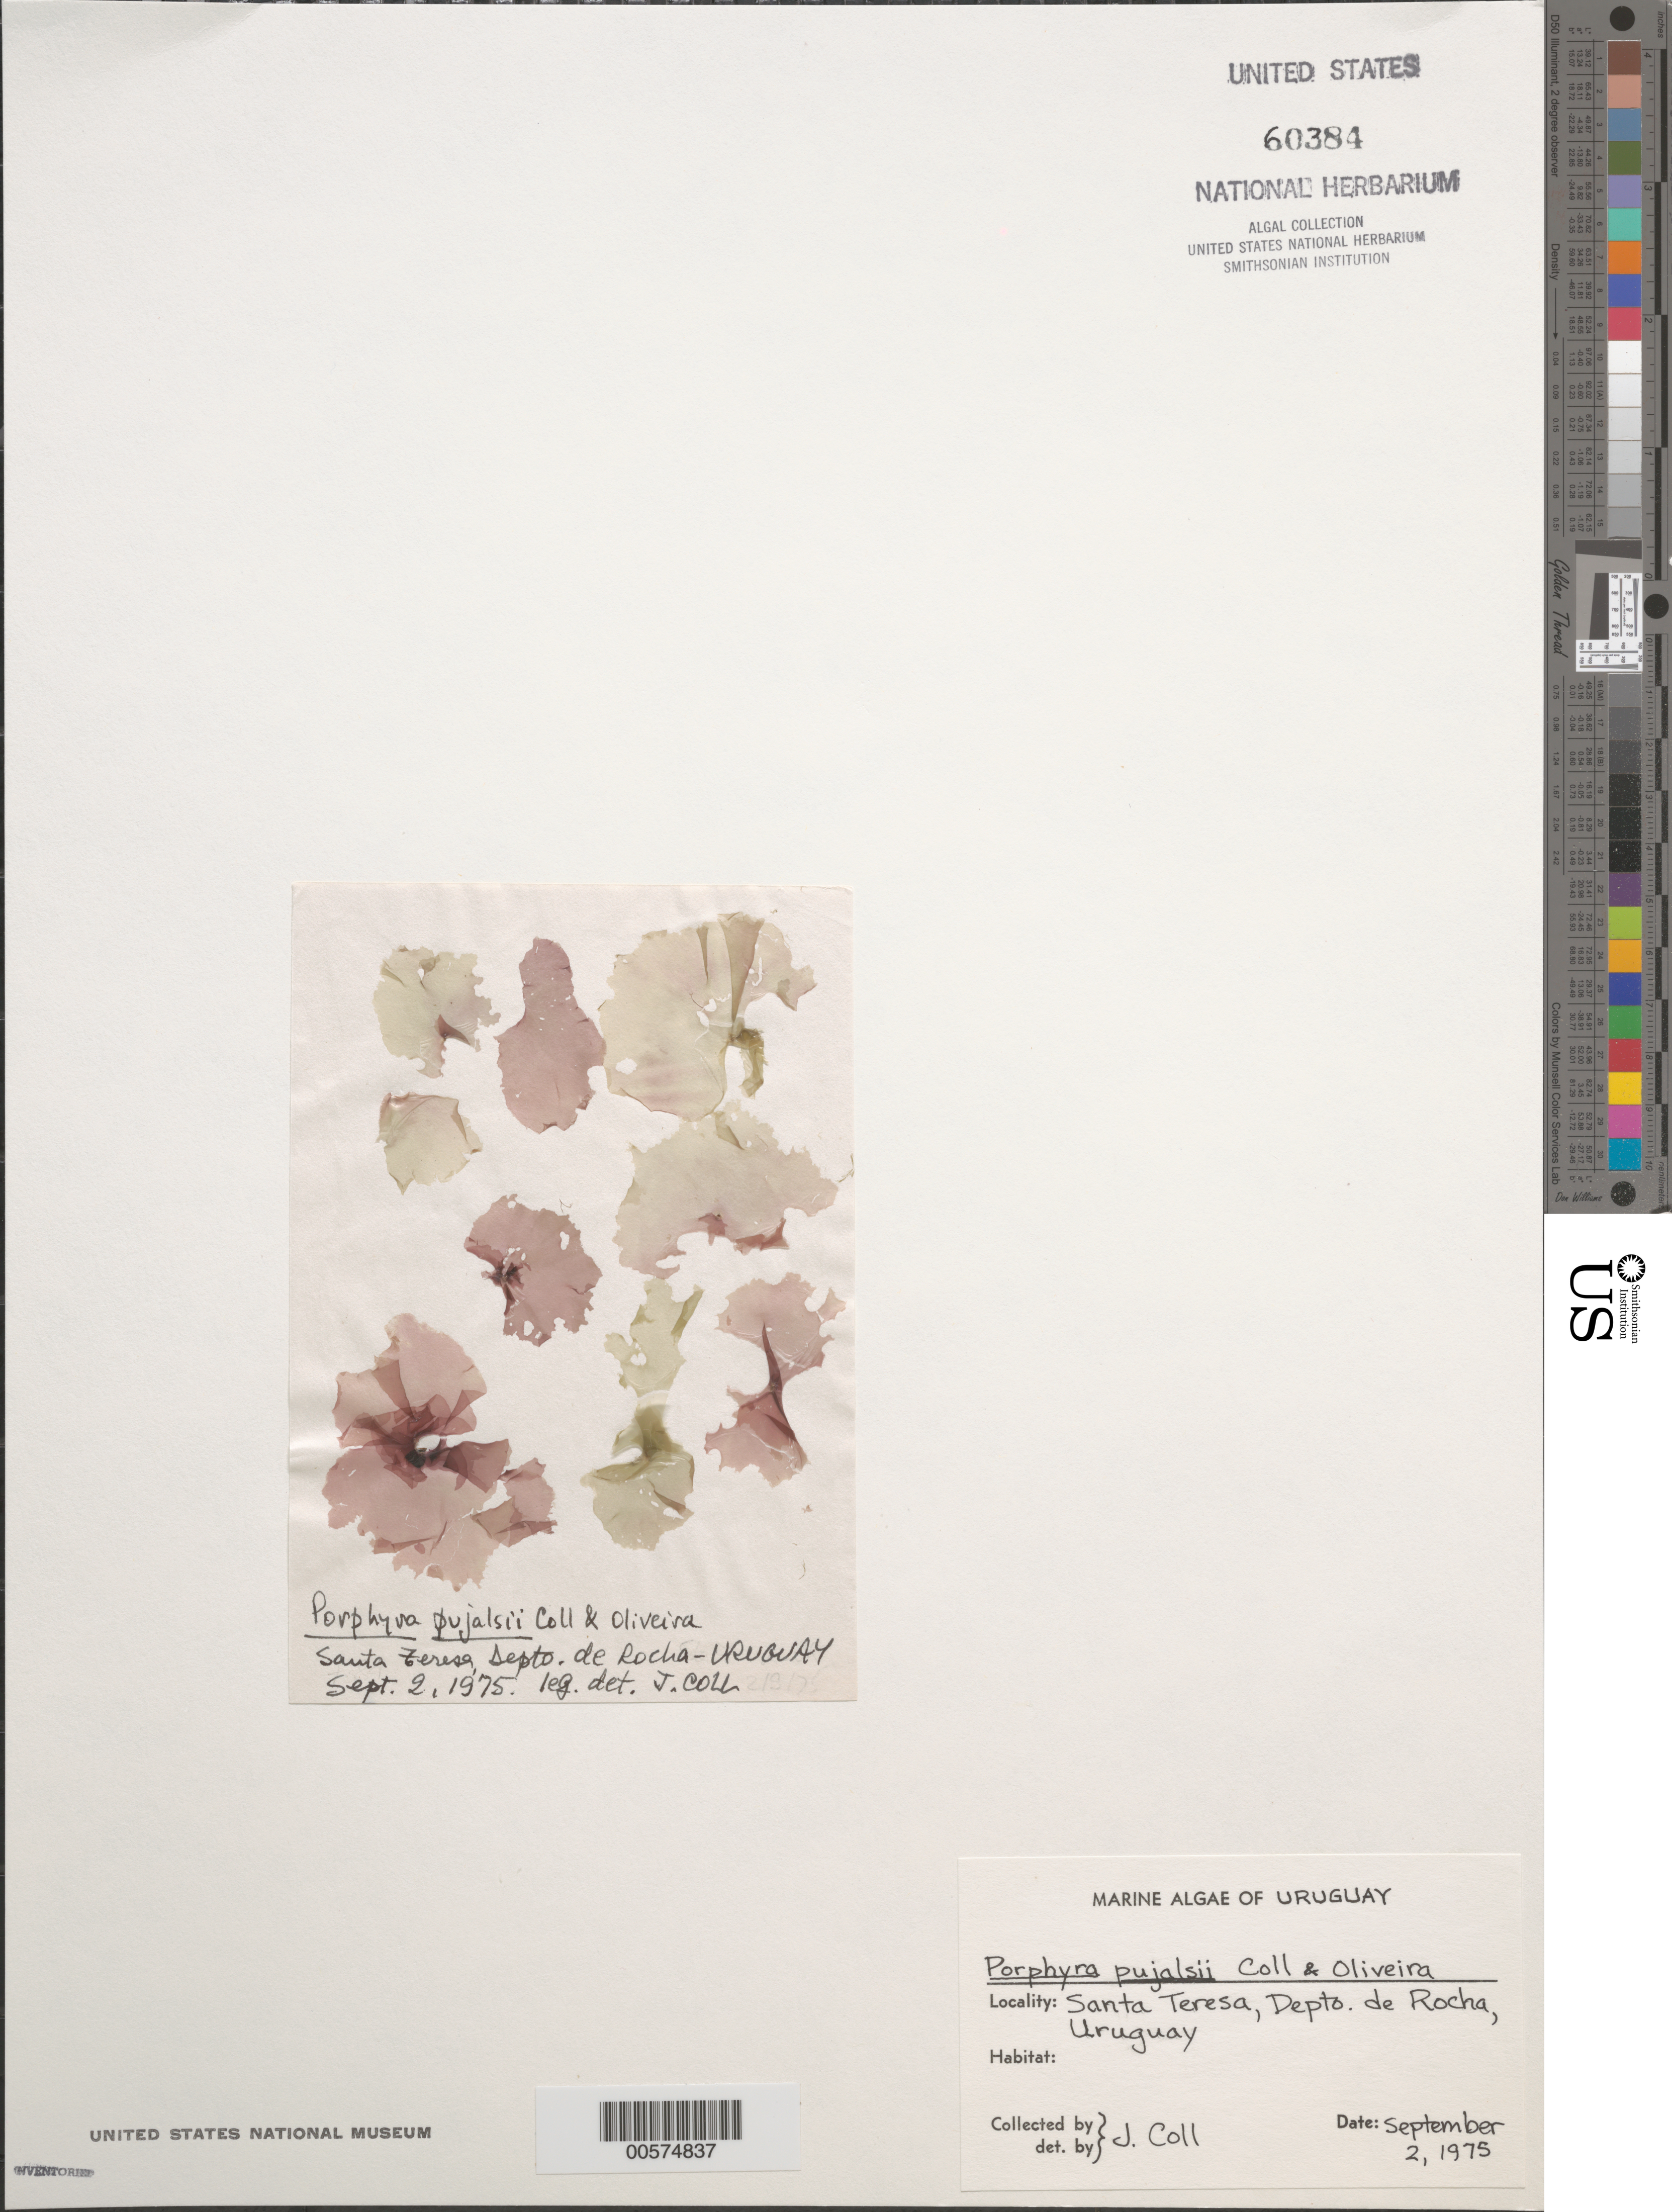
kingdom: Plantae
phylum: Rhodophyta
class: Bangiophyceae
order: Bangiales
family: Bangiaceae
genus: Porphyra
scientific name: Porphyra pujalsii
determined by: Coll, P.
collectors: J. Coll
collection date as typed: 02 Sep 1975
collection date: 1975-09-02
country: Uruguay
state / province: Rocha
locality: Santa Teresa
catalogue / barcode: US 60384